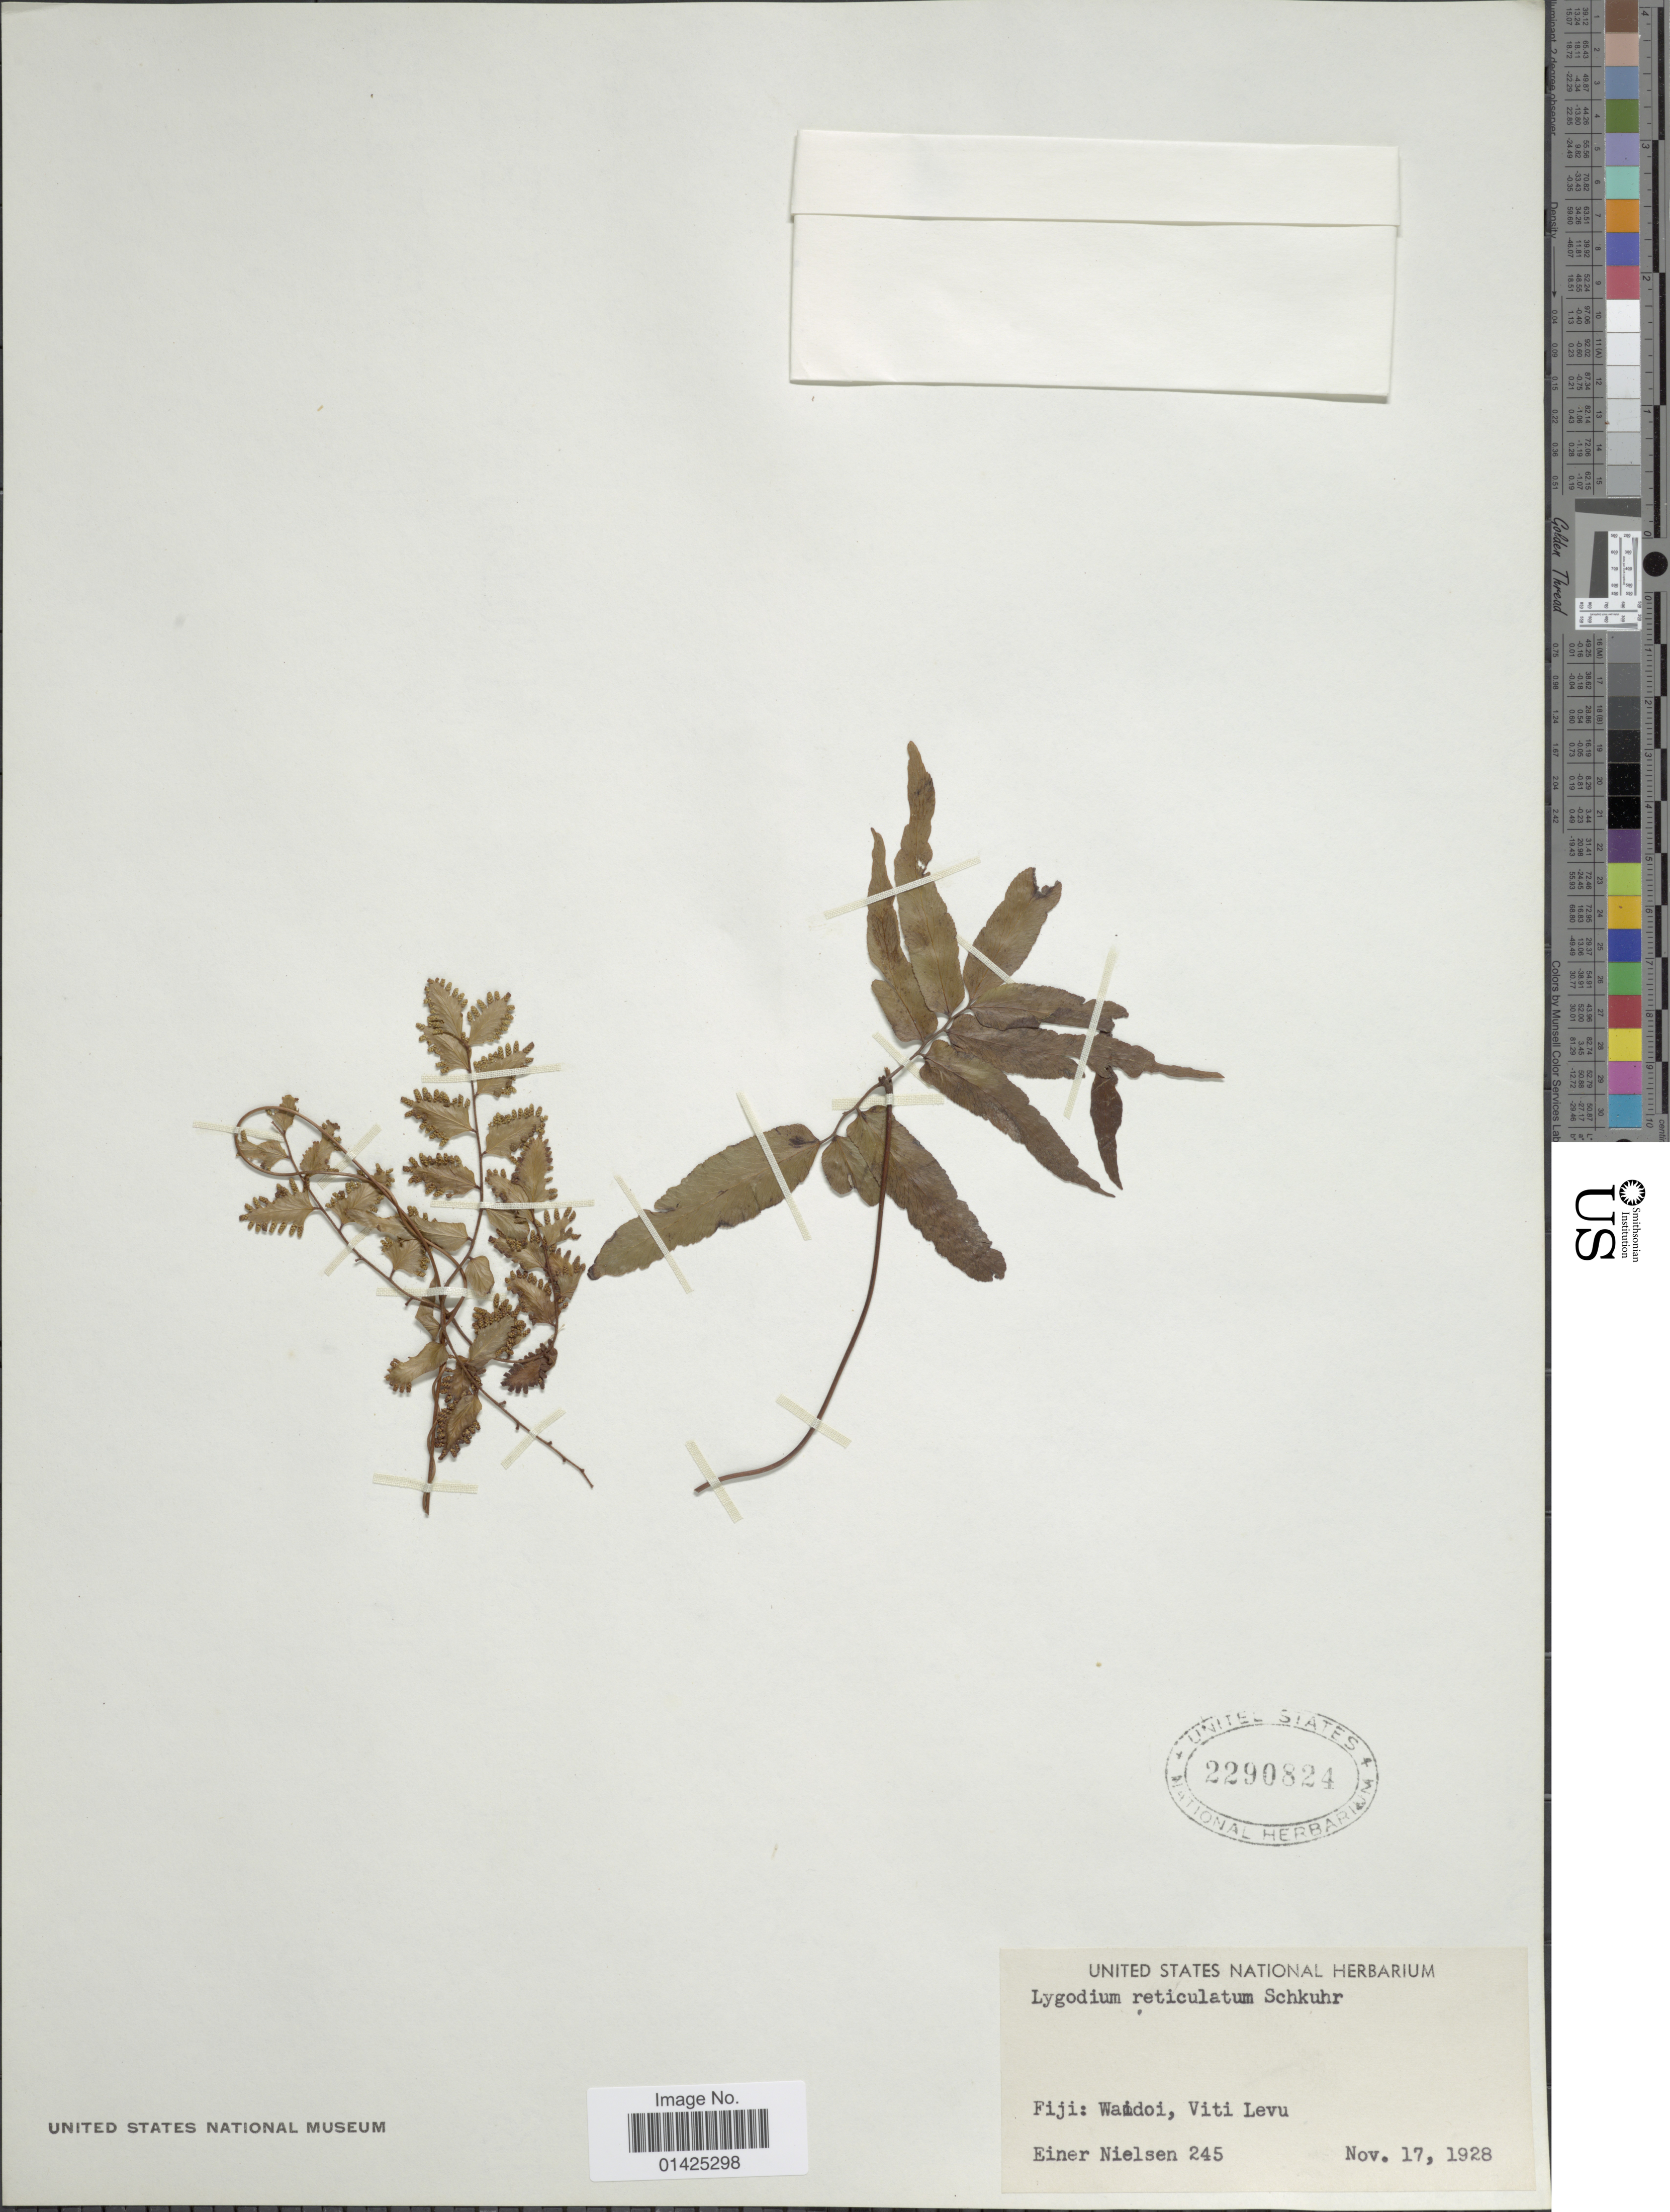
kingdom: Plantae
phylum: Tracheophyta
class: Polypodiopsida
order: Schizaeales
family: Lygodiaceae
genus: Lygodium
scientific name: Lygodium reticulatum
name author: Schkuhr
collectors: E. Nielsen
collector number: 245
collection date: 1928-11-17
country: Fiji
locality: Waidio, Viti Levu.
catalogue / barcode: US 2290824